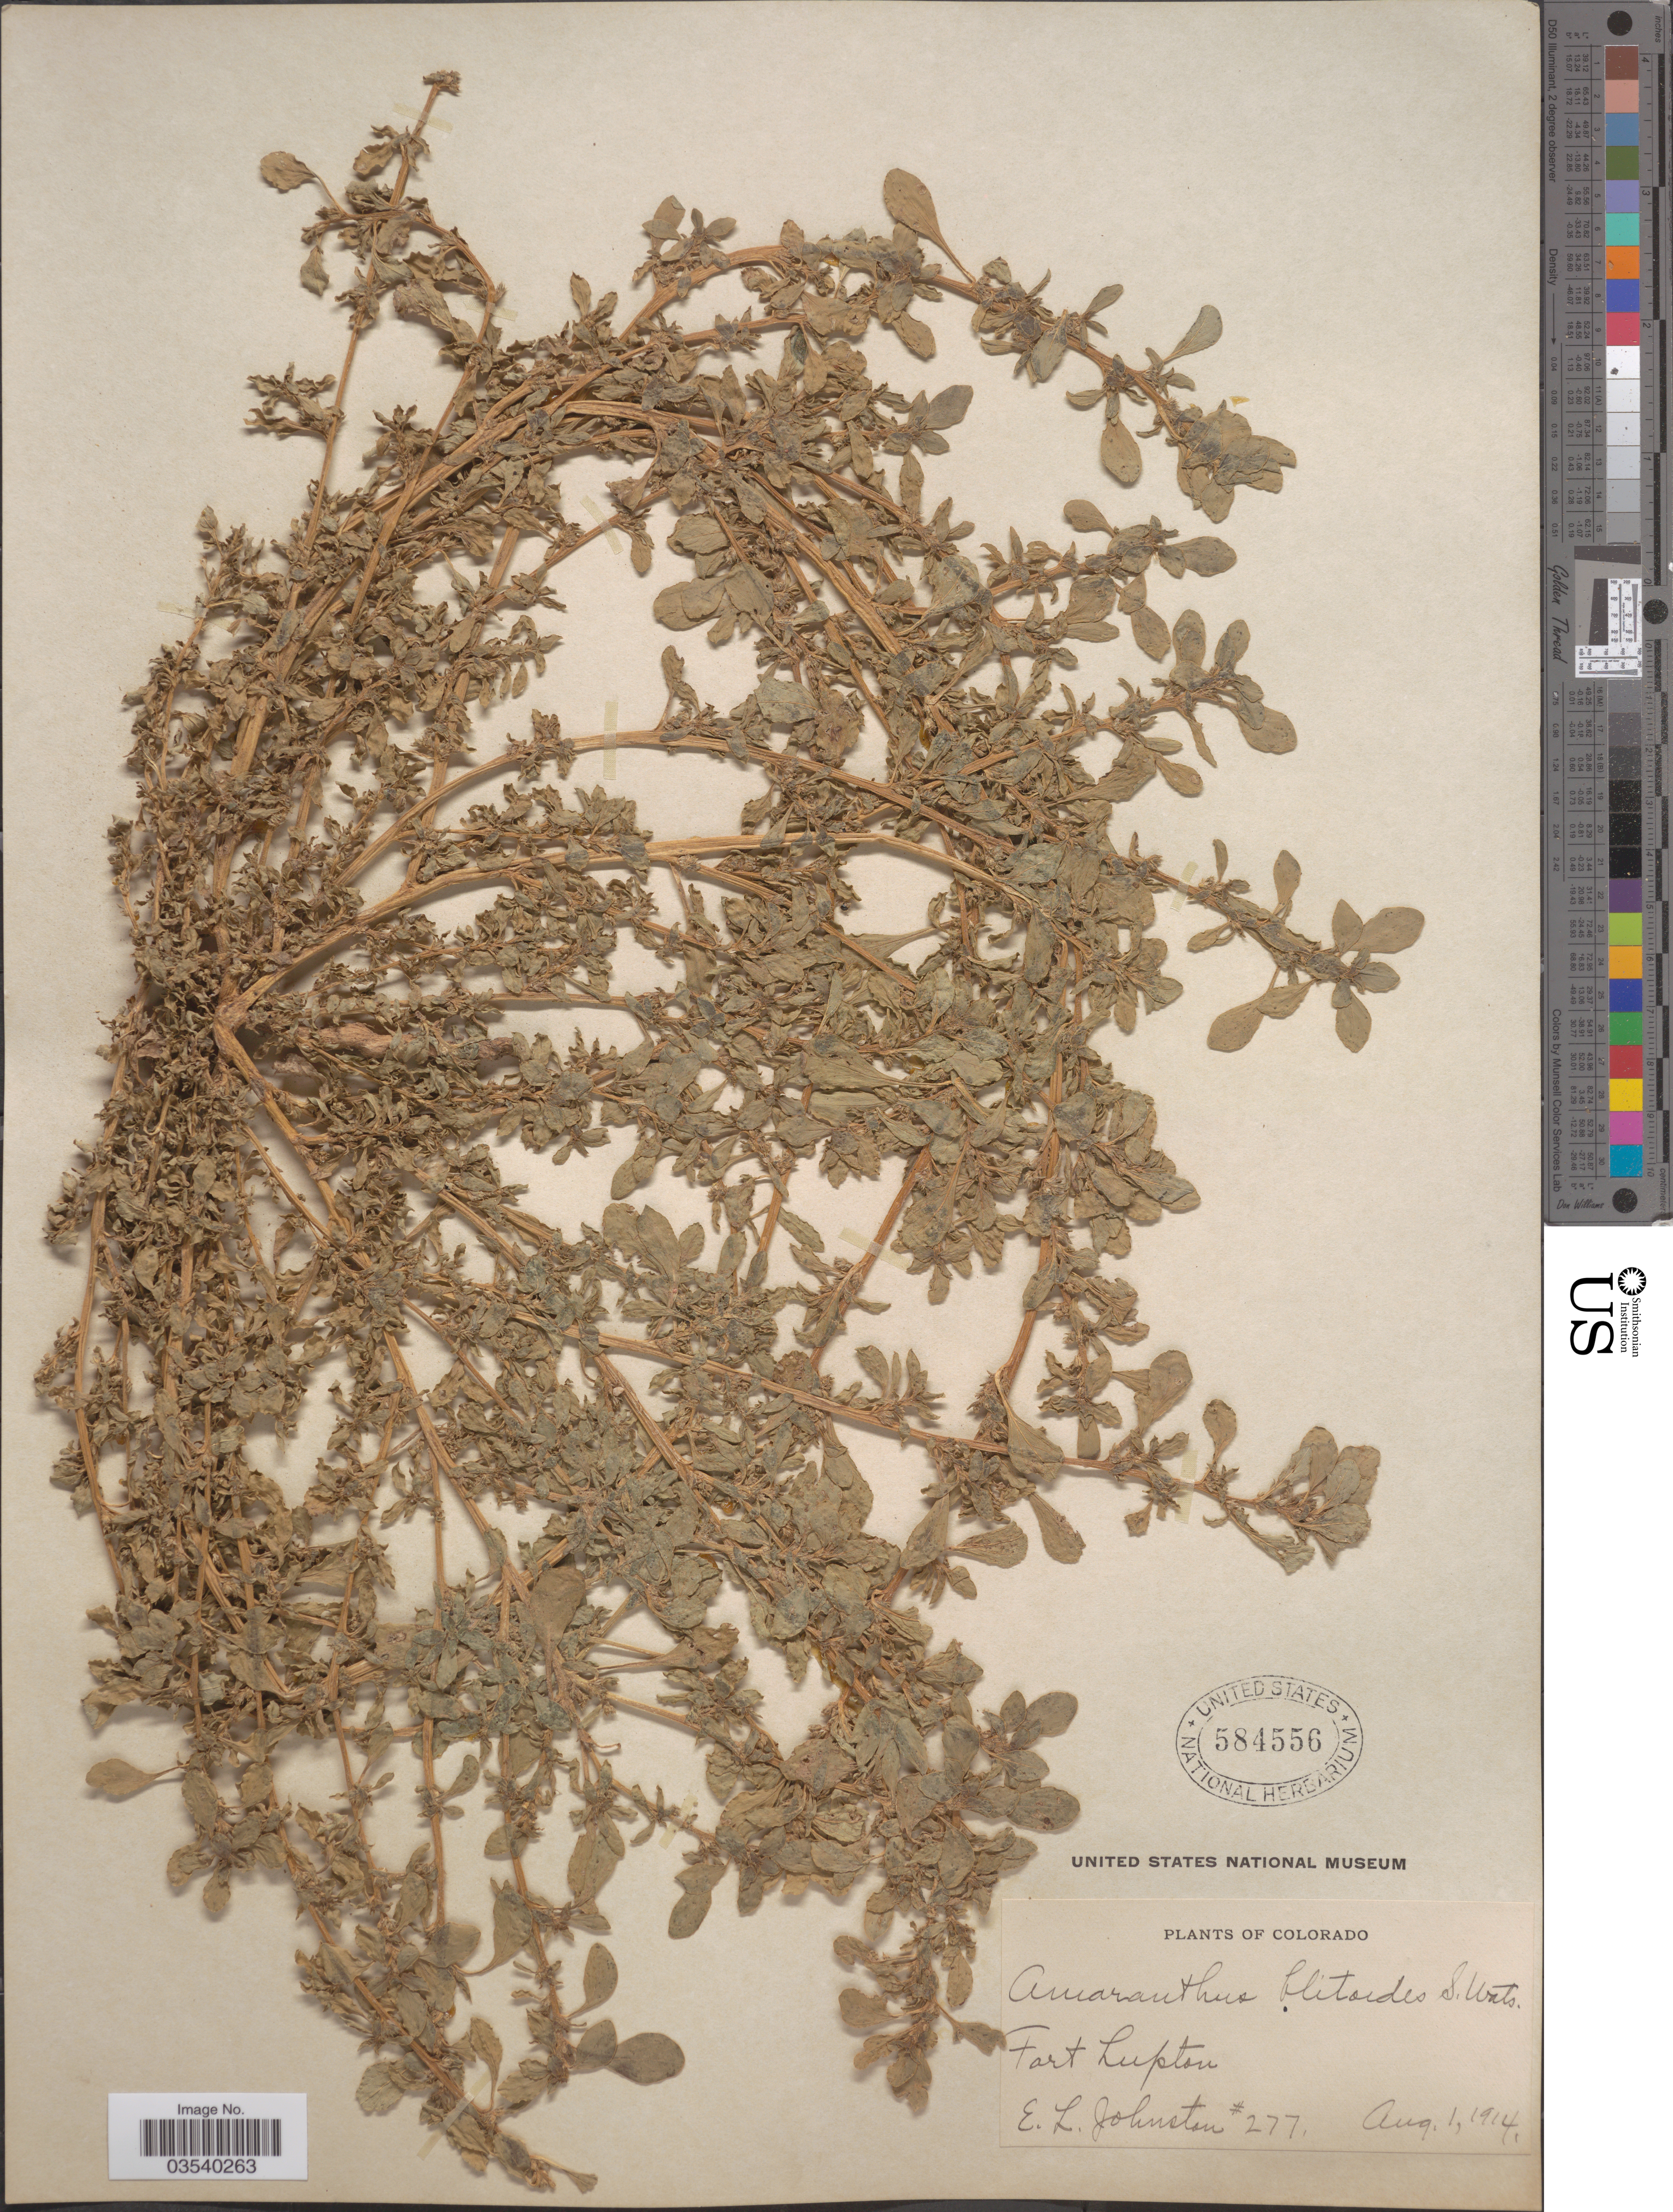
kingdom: Plantae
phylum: Tracheophyta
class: Magnoliopsida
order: Caryophyllales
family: Amaranthaceae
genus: Amaranthus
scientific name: Amaranthus blitoides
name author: S. Watson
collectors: E. L. Johnston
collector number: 277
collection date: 1914-08-01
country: United States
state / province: Colorado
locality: Fort Lupton.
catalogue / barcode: US 584556